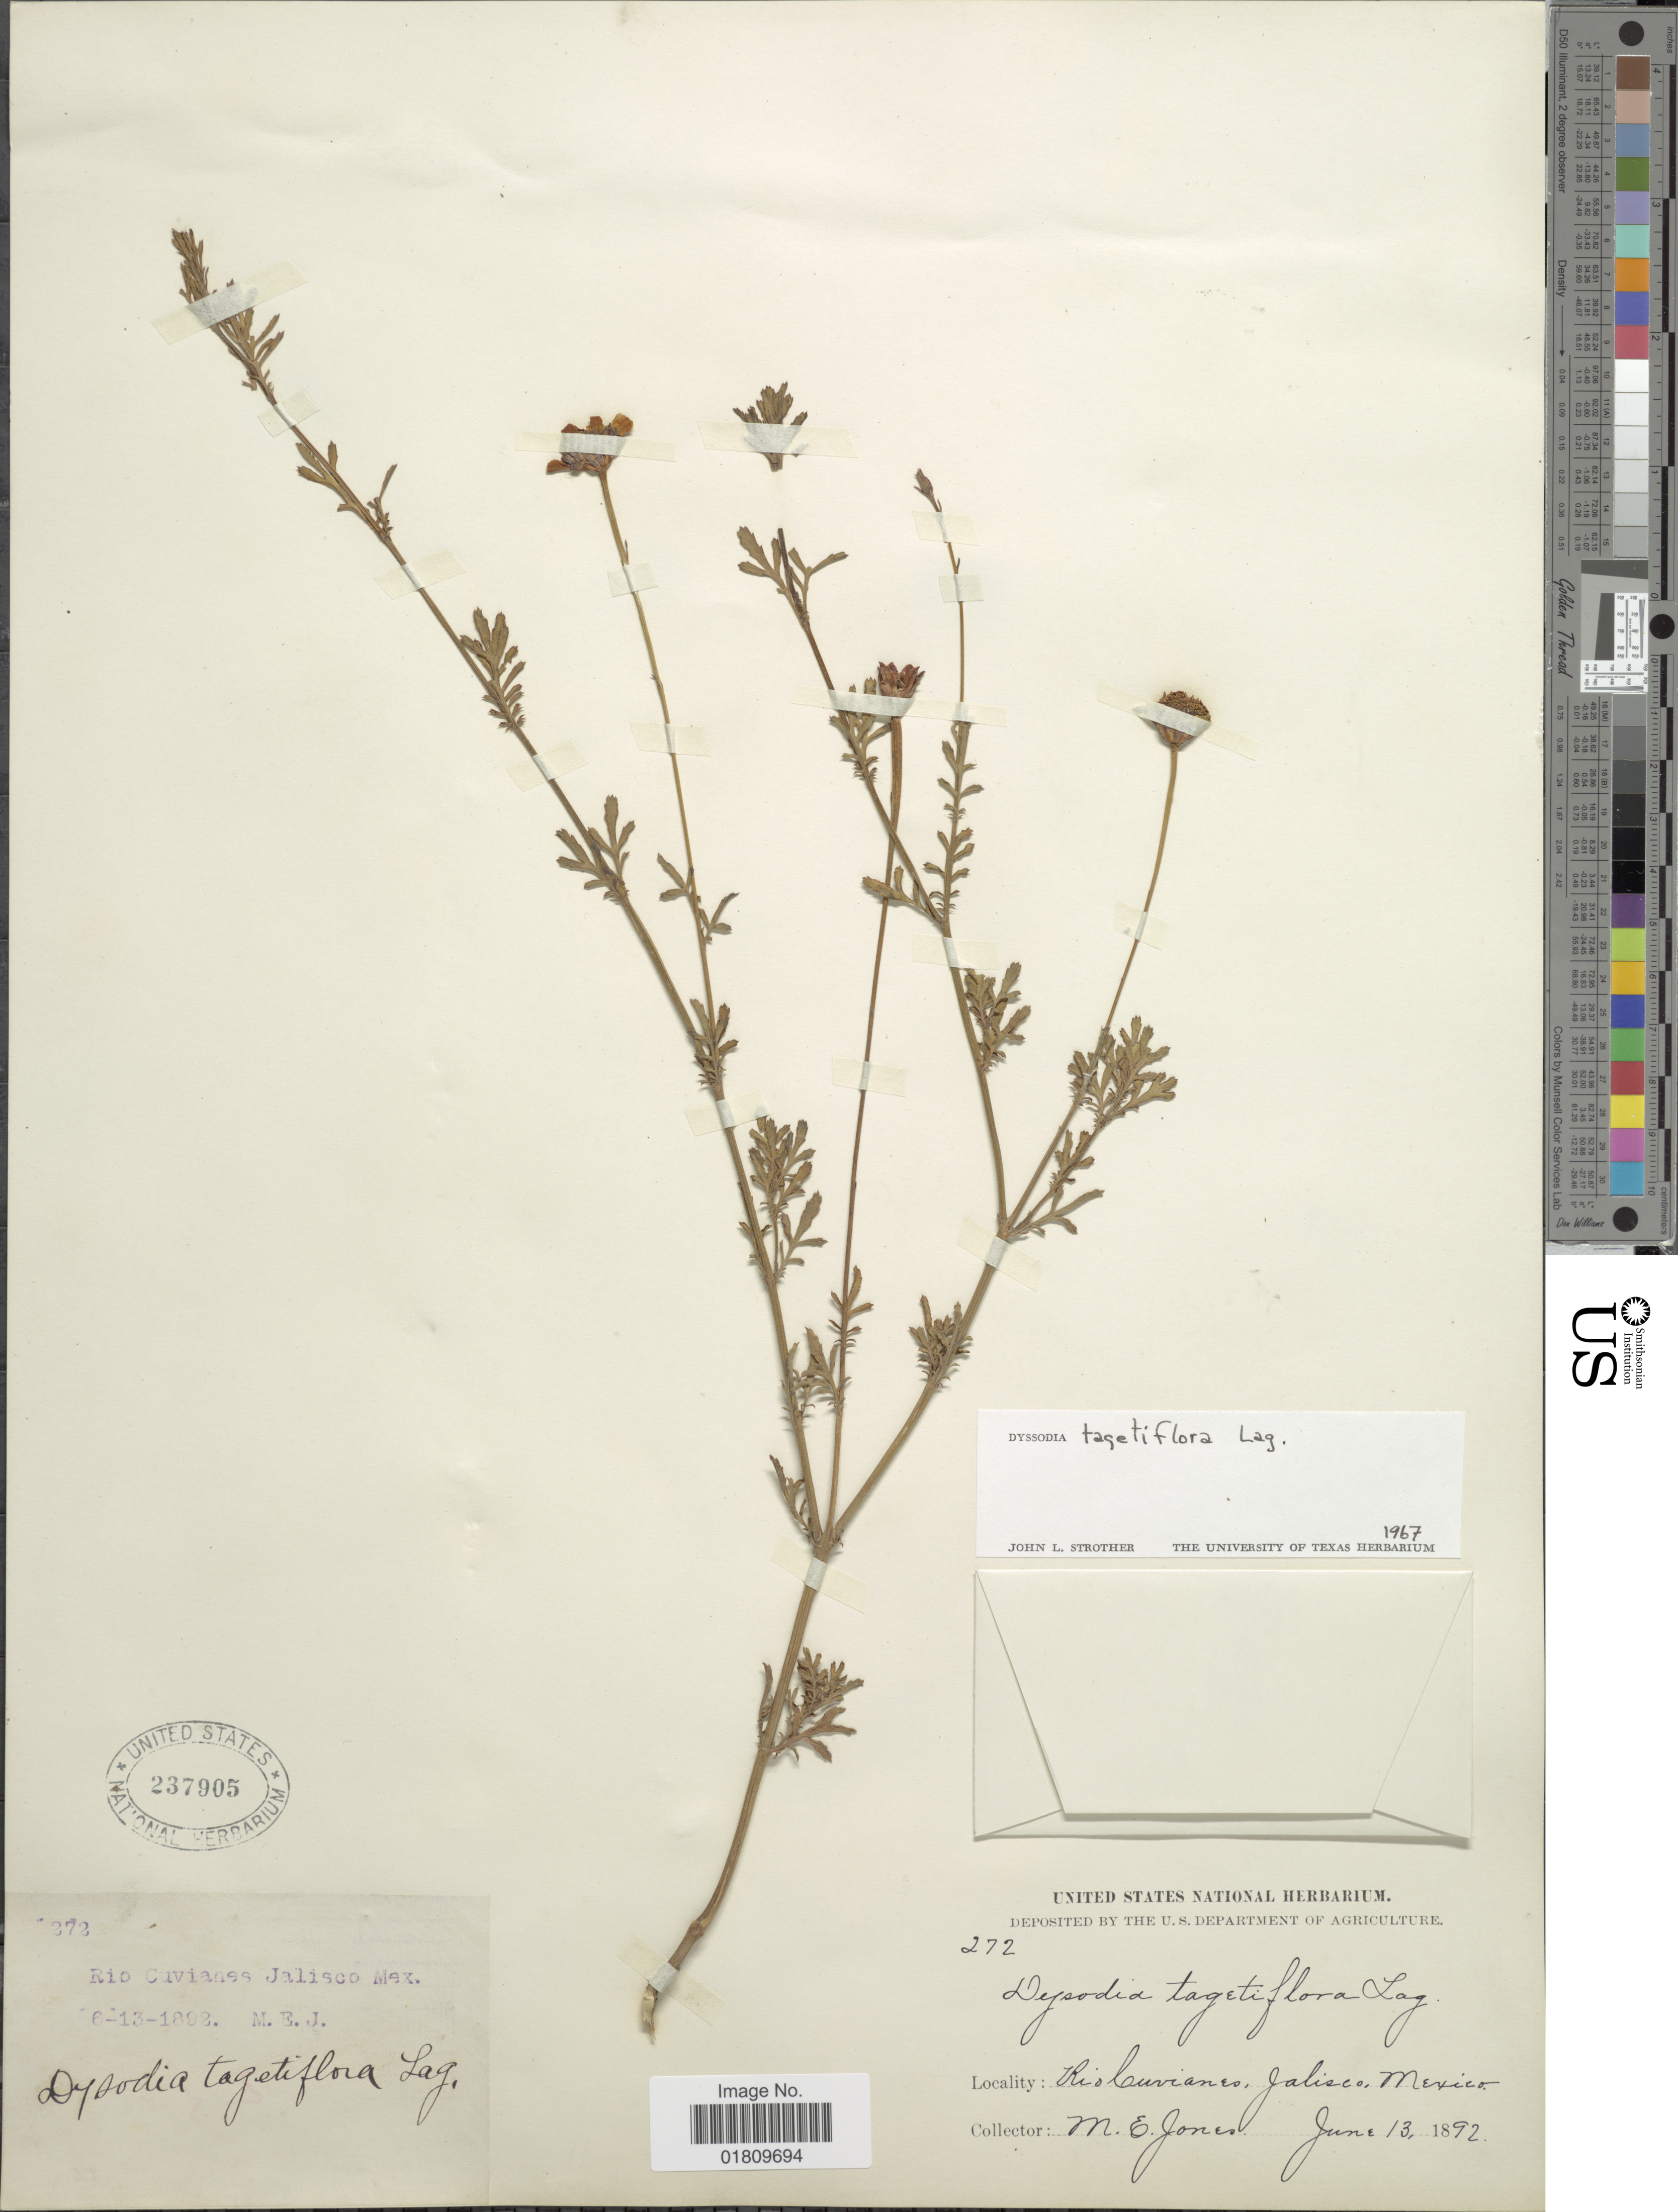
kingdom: Plantae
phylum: Tracheophyta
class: Magnoliopsida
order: Asterales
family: Asteraceae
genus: Dyssodia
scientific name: Dyssodia tagetiflora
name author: Lag.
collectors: M. E. Jones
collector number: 272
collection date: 1892-06-13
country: Mexico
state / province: Jalisco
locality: Rio Cuvianes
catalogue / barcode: US 237905